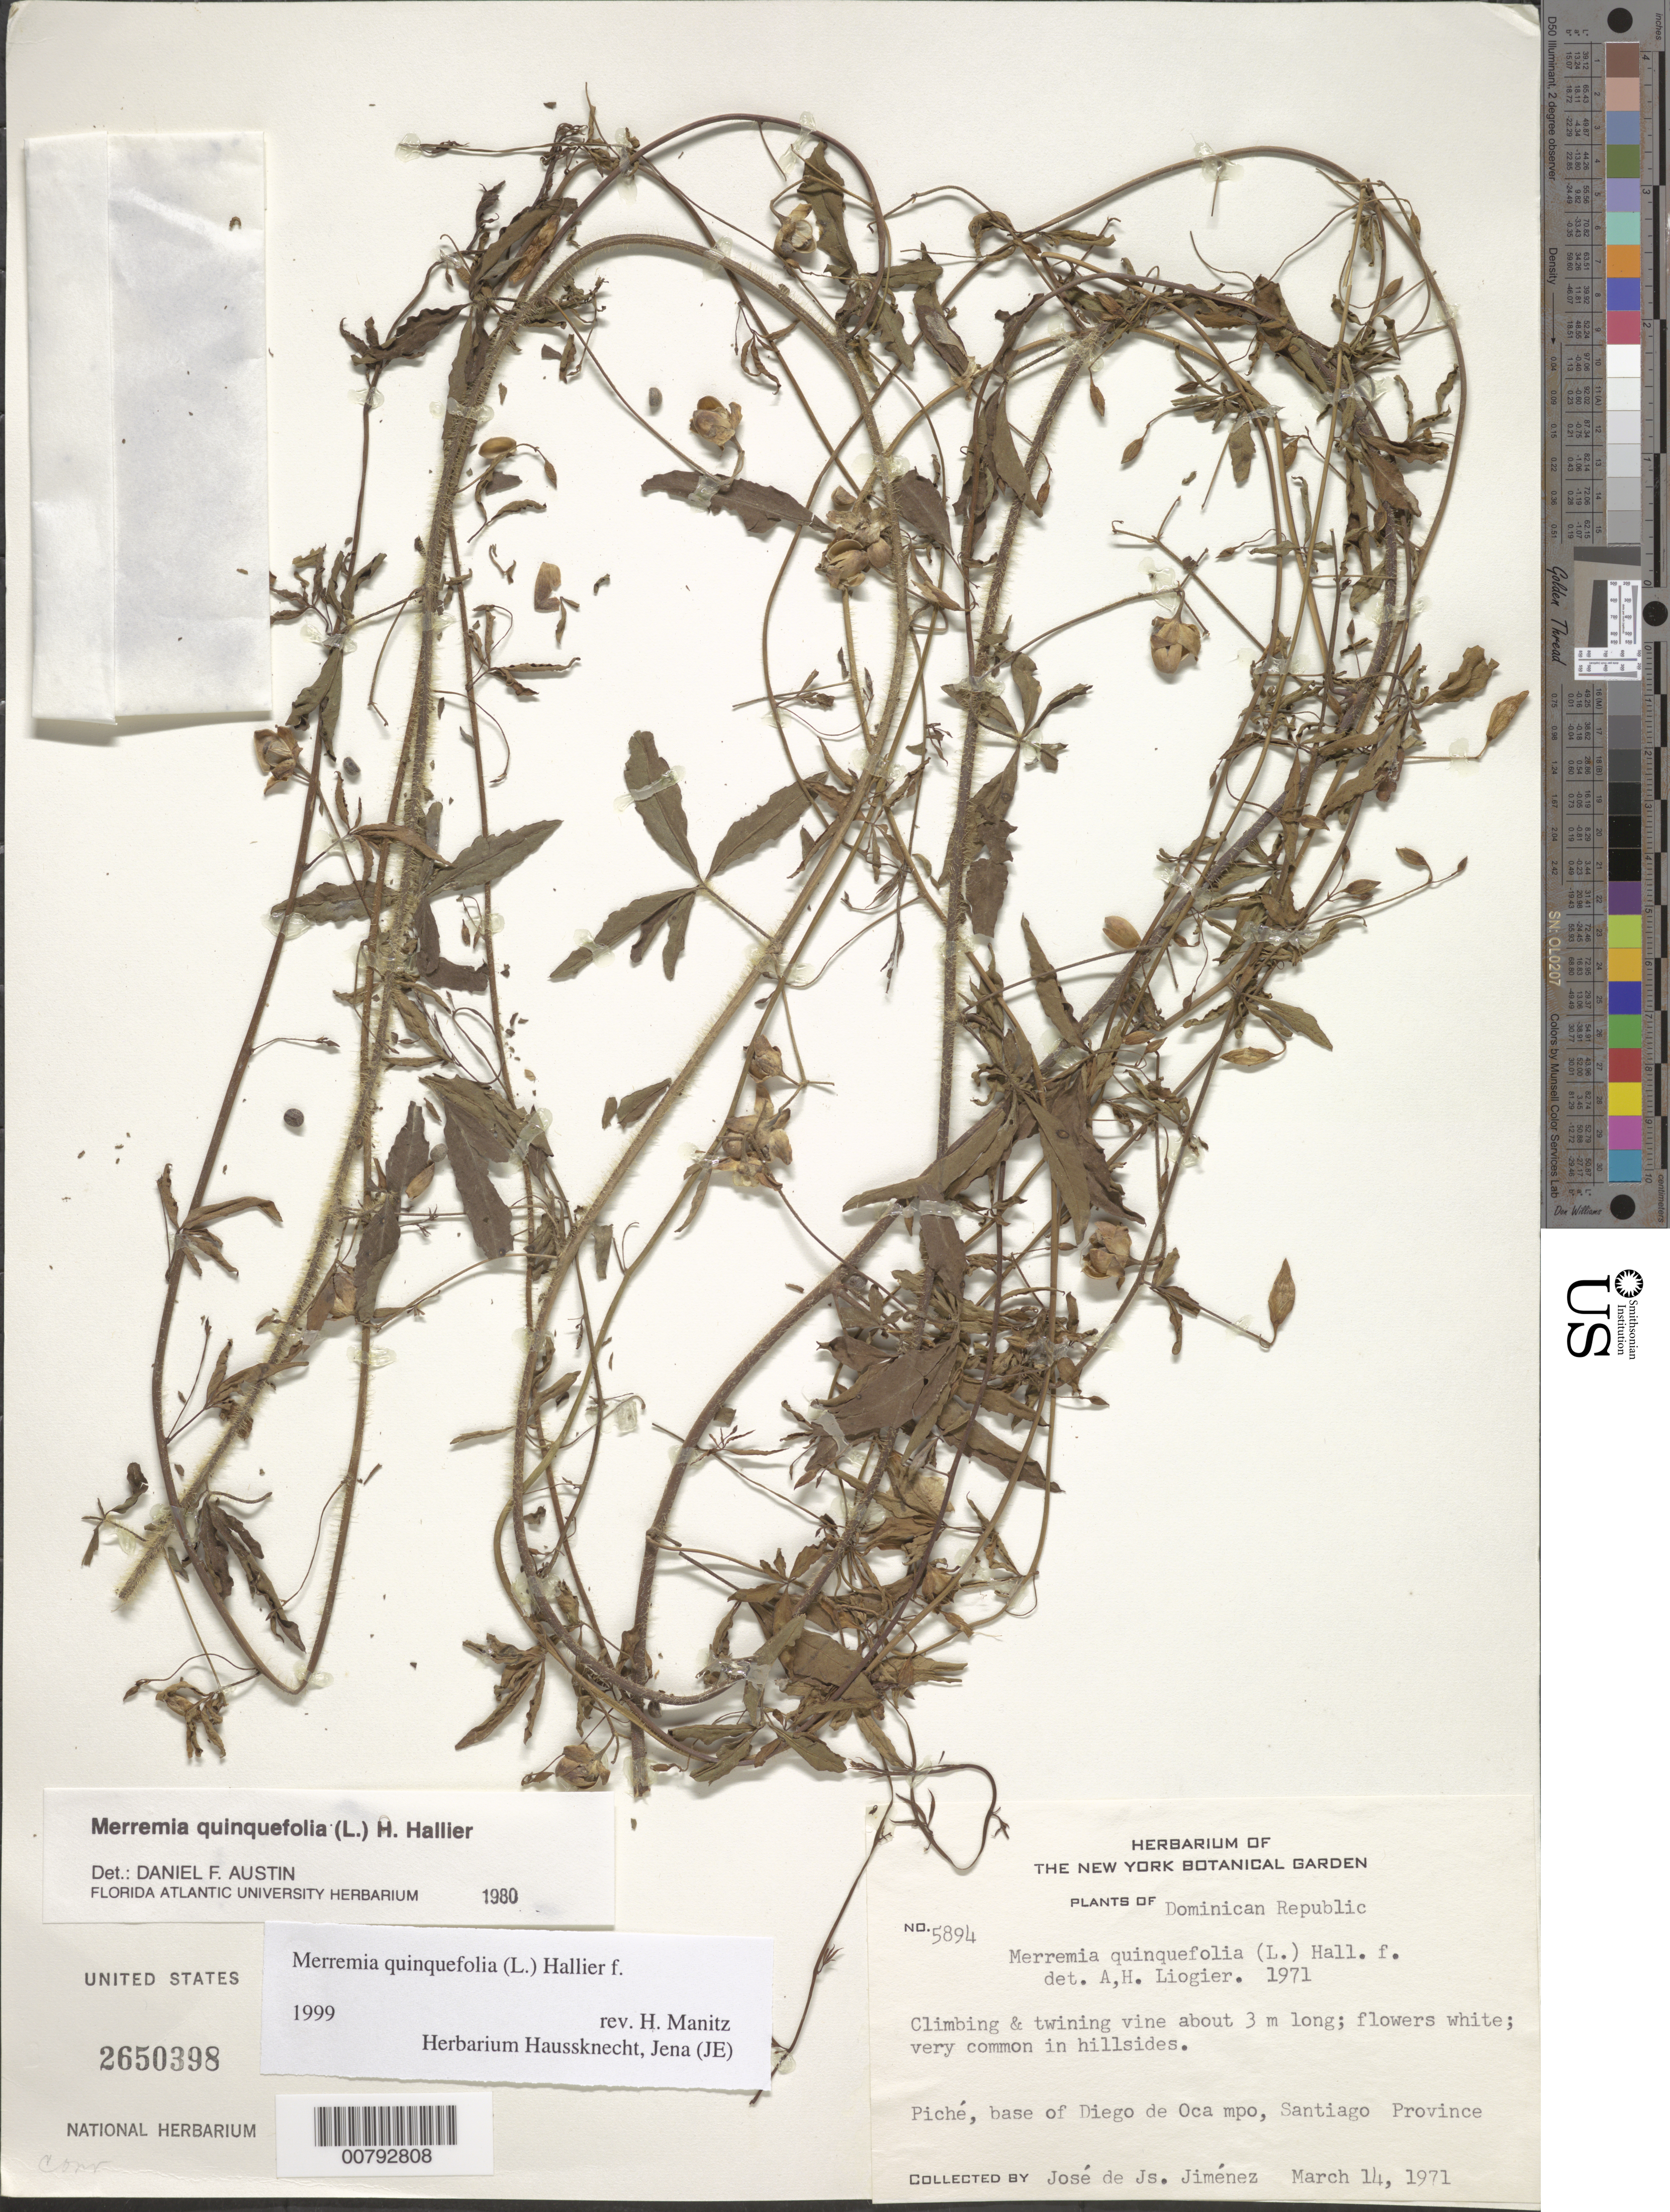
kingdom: Plantae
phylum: Tracheophyta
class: Magnoliopsida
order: Solanales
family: Convolvulaceae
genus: Distimake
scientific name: Distimake quinquefolius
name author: (L.) A. R. Simões & Staples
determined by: Strong, Mark T., (BOT), Smithsonian Institution - National Museum of Natural History (UNITED STATES)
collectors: J. J. Jiménez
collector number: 5894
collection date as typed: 14 Mar 1971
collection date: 1971-03-14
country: Dominican Republic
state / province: Santiago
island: Hispaniola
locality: Pinché, base of Diego de Ocampo.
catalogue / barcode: US 2650398